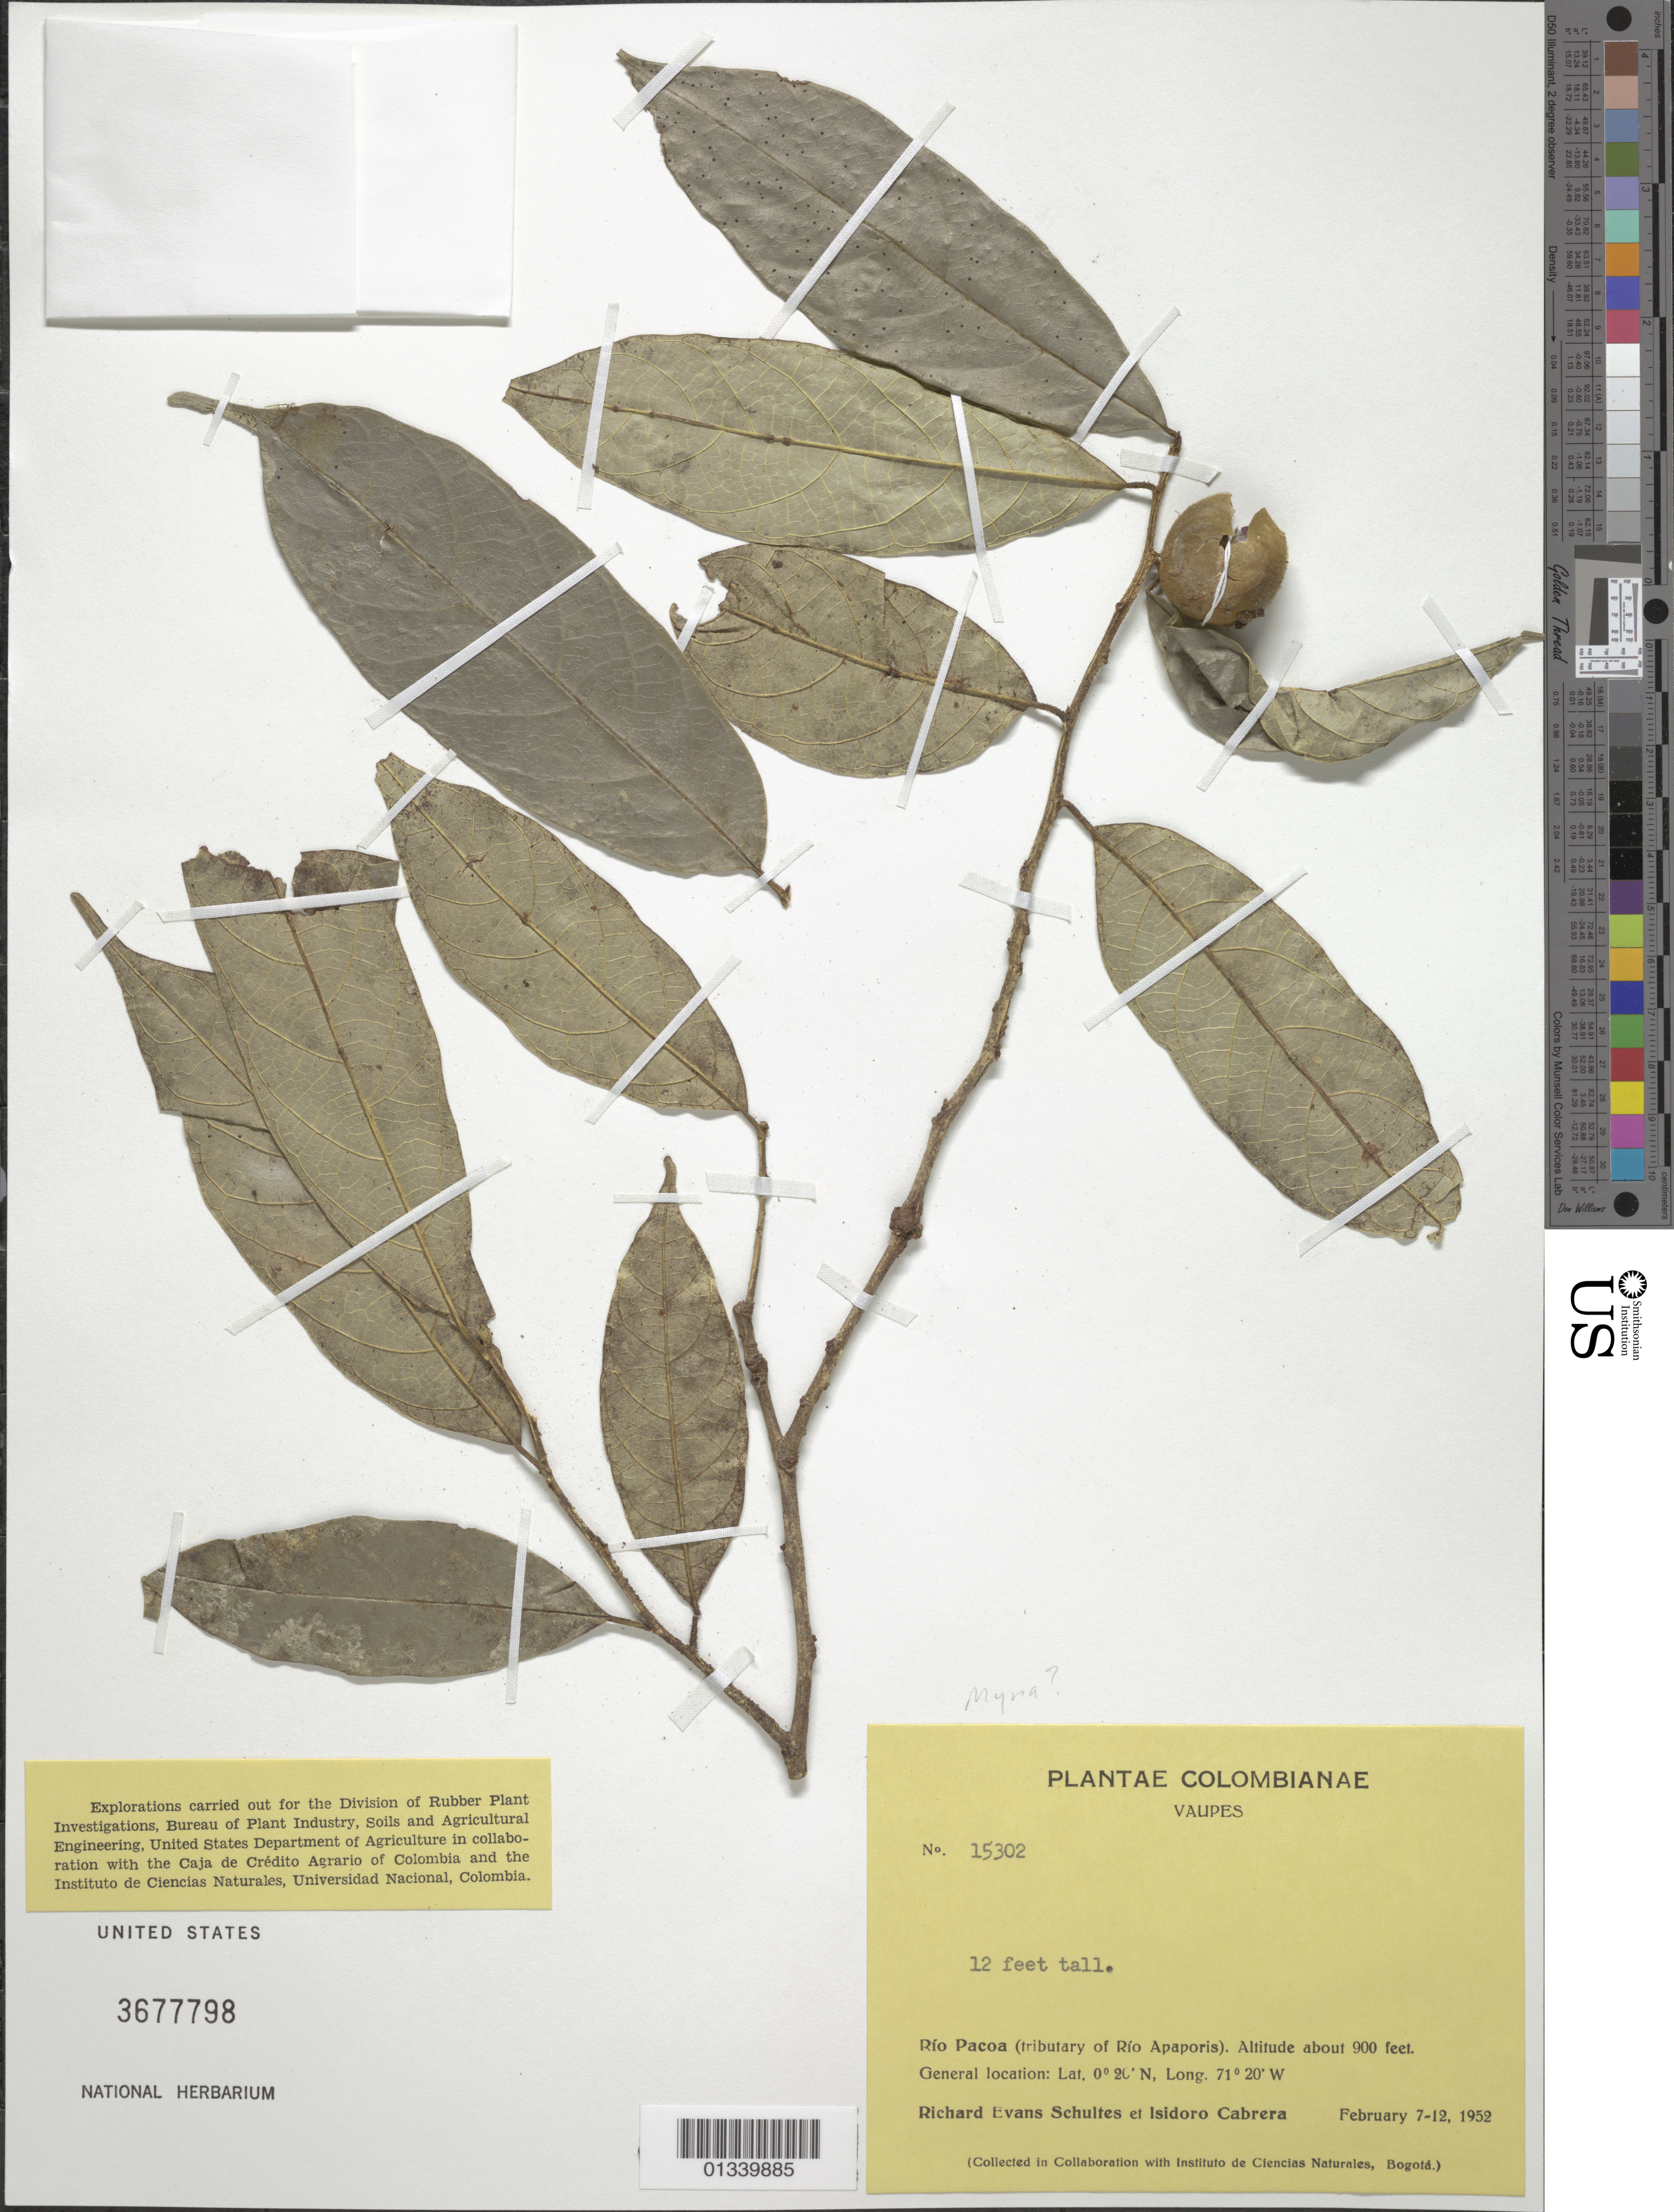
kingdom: Plantae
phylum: Tracheophyta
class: Magnoliopsida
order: Rosales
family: Moraceae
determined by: Ávila, F. A.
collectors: R. E. Schultes & I. Cabrera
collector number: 15302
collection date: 1952-02-07/1952-02-12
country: Colombia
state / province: Vaupés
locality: Rio Pacoa (tributary of Rio Apaporis).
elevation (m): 274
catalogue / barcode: US 3677798